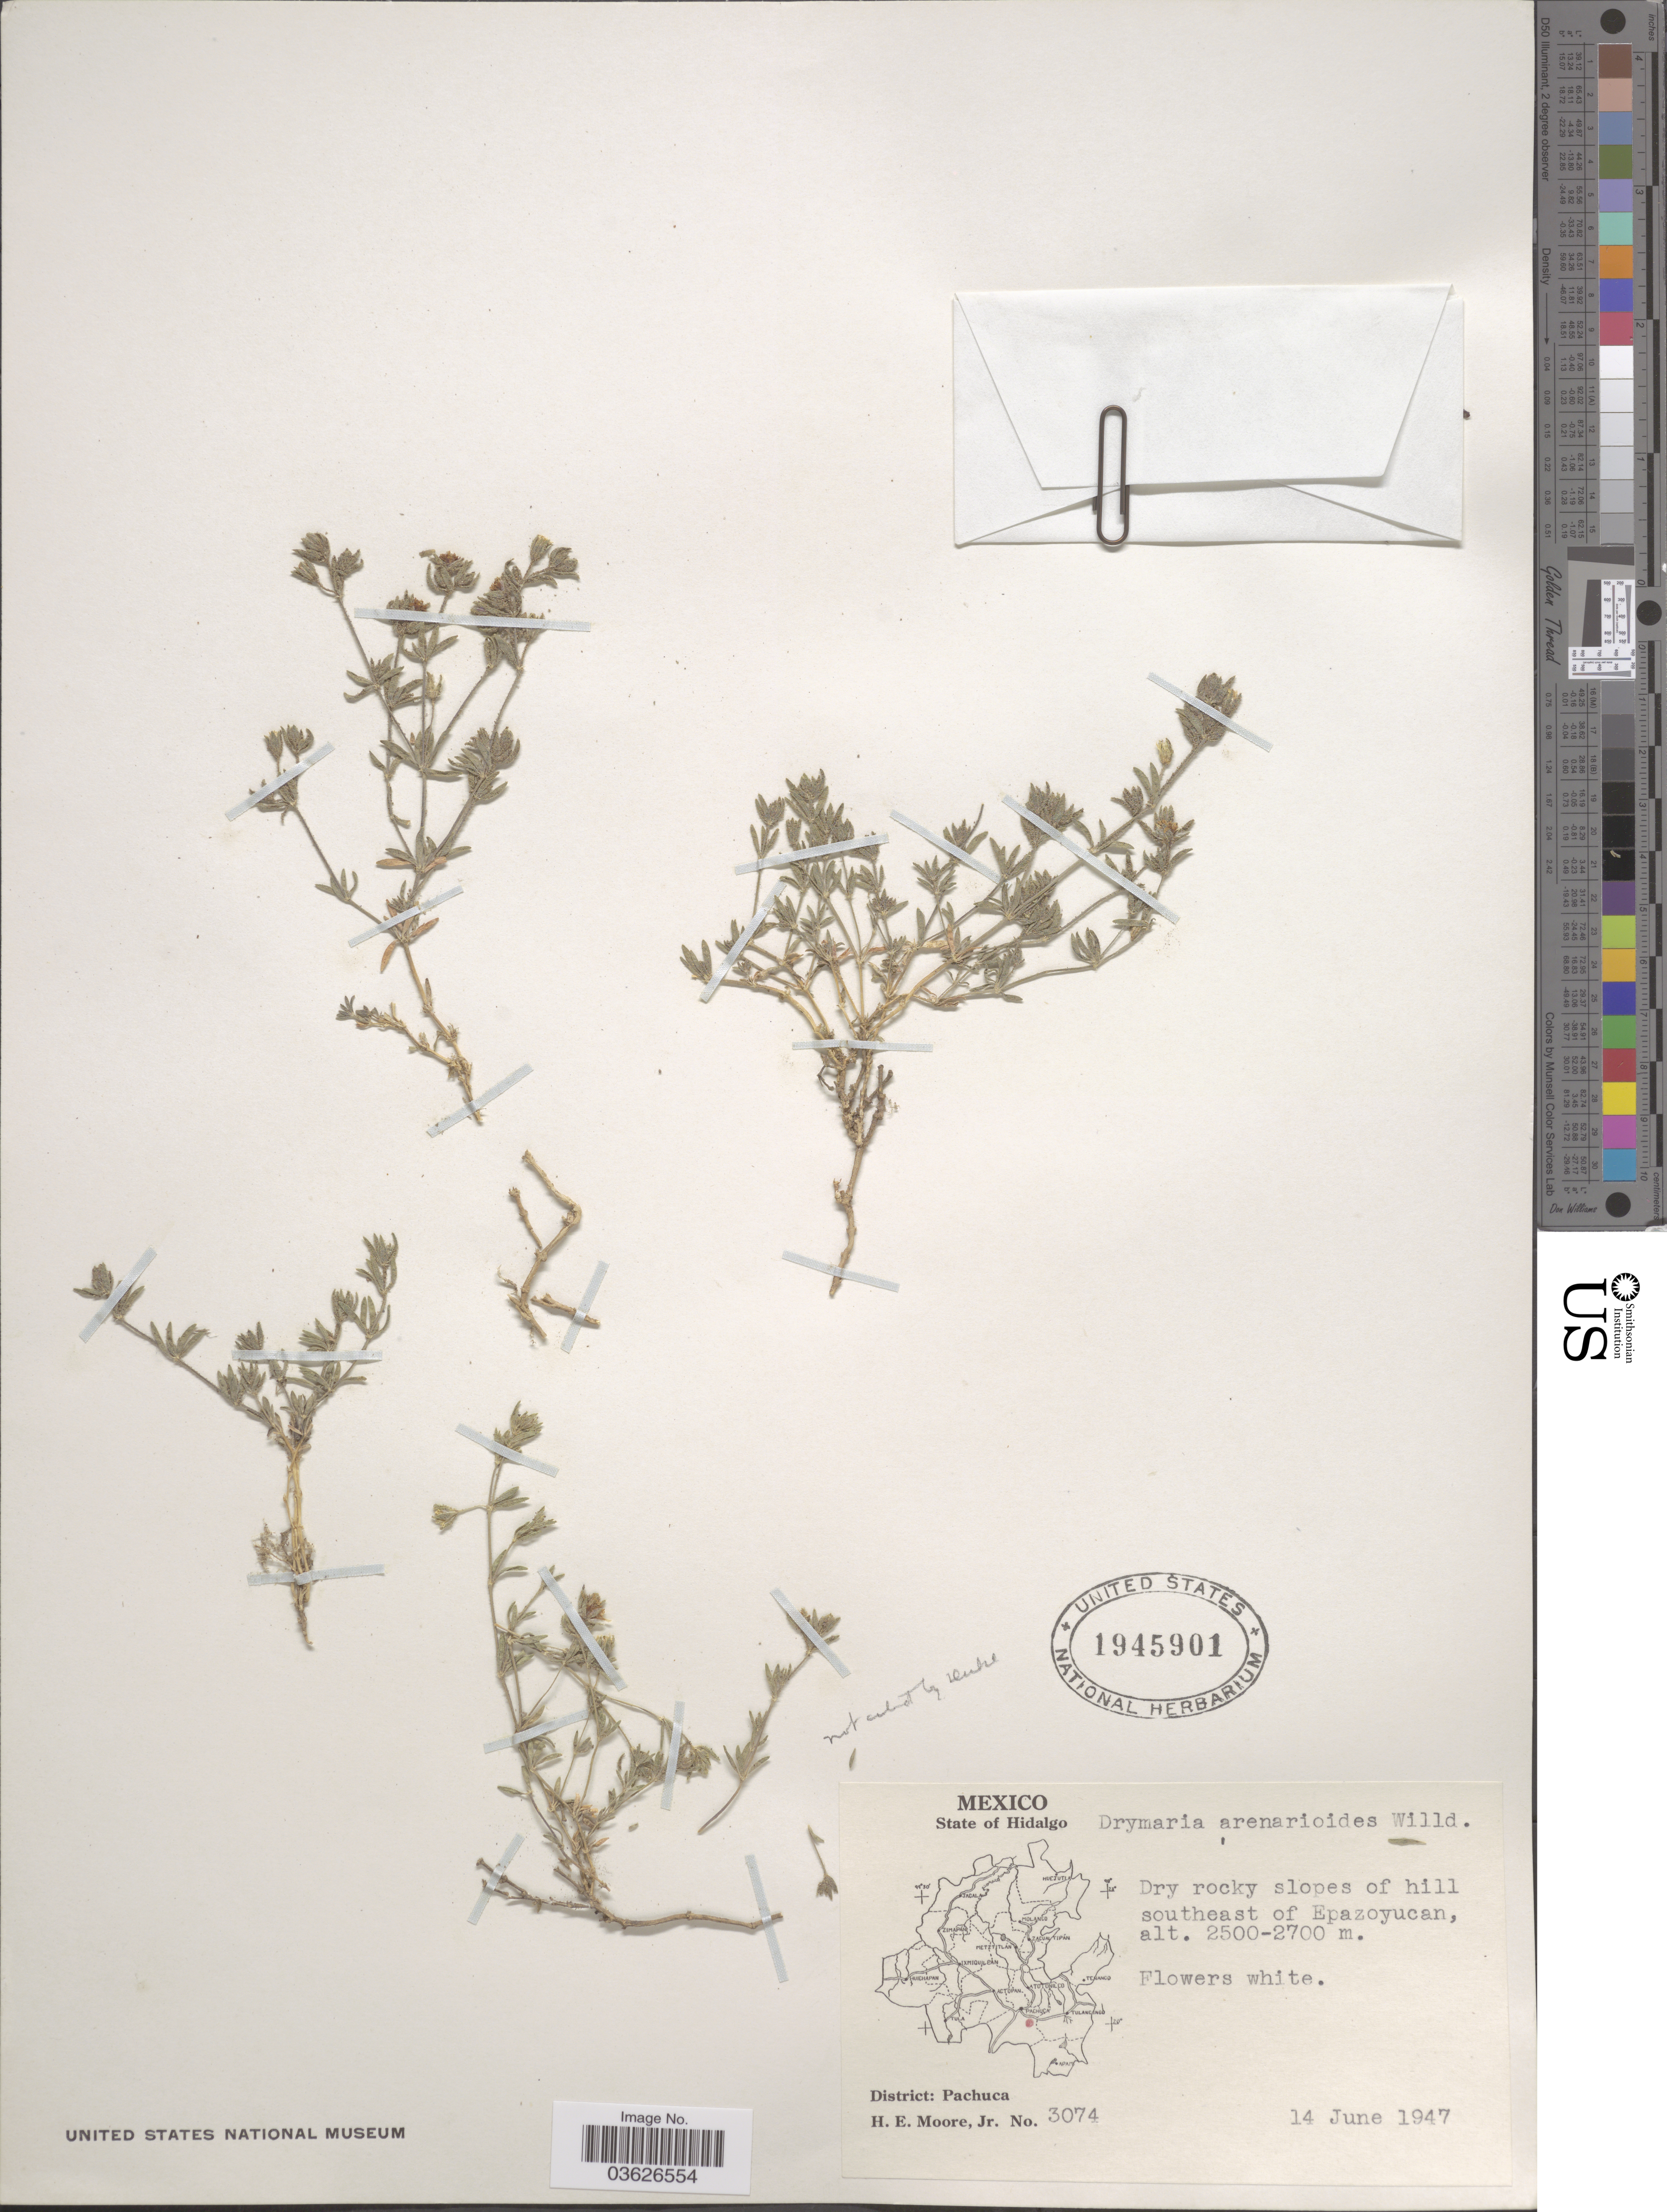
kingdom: Plantae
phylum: Tracheophyta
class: Magnoliopsida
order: Caryophyllales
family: Caryophyllaceae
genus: Drymaria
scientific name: Drymaria arenarioides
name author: Willd. ex Roem. & Schult.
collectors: H. Moore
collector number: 3074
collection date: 1947-06-14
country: Mexico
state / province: Hidalgo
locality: Southeast of Epazoyucan. District: Pachuca.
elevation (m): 2500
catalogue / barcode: US 1945901